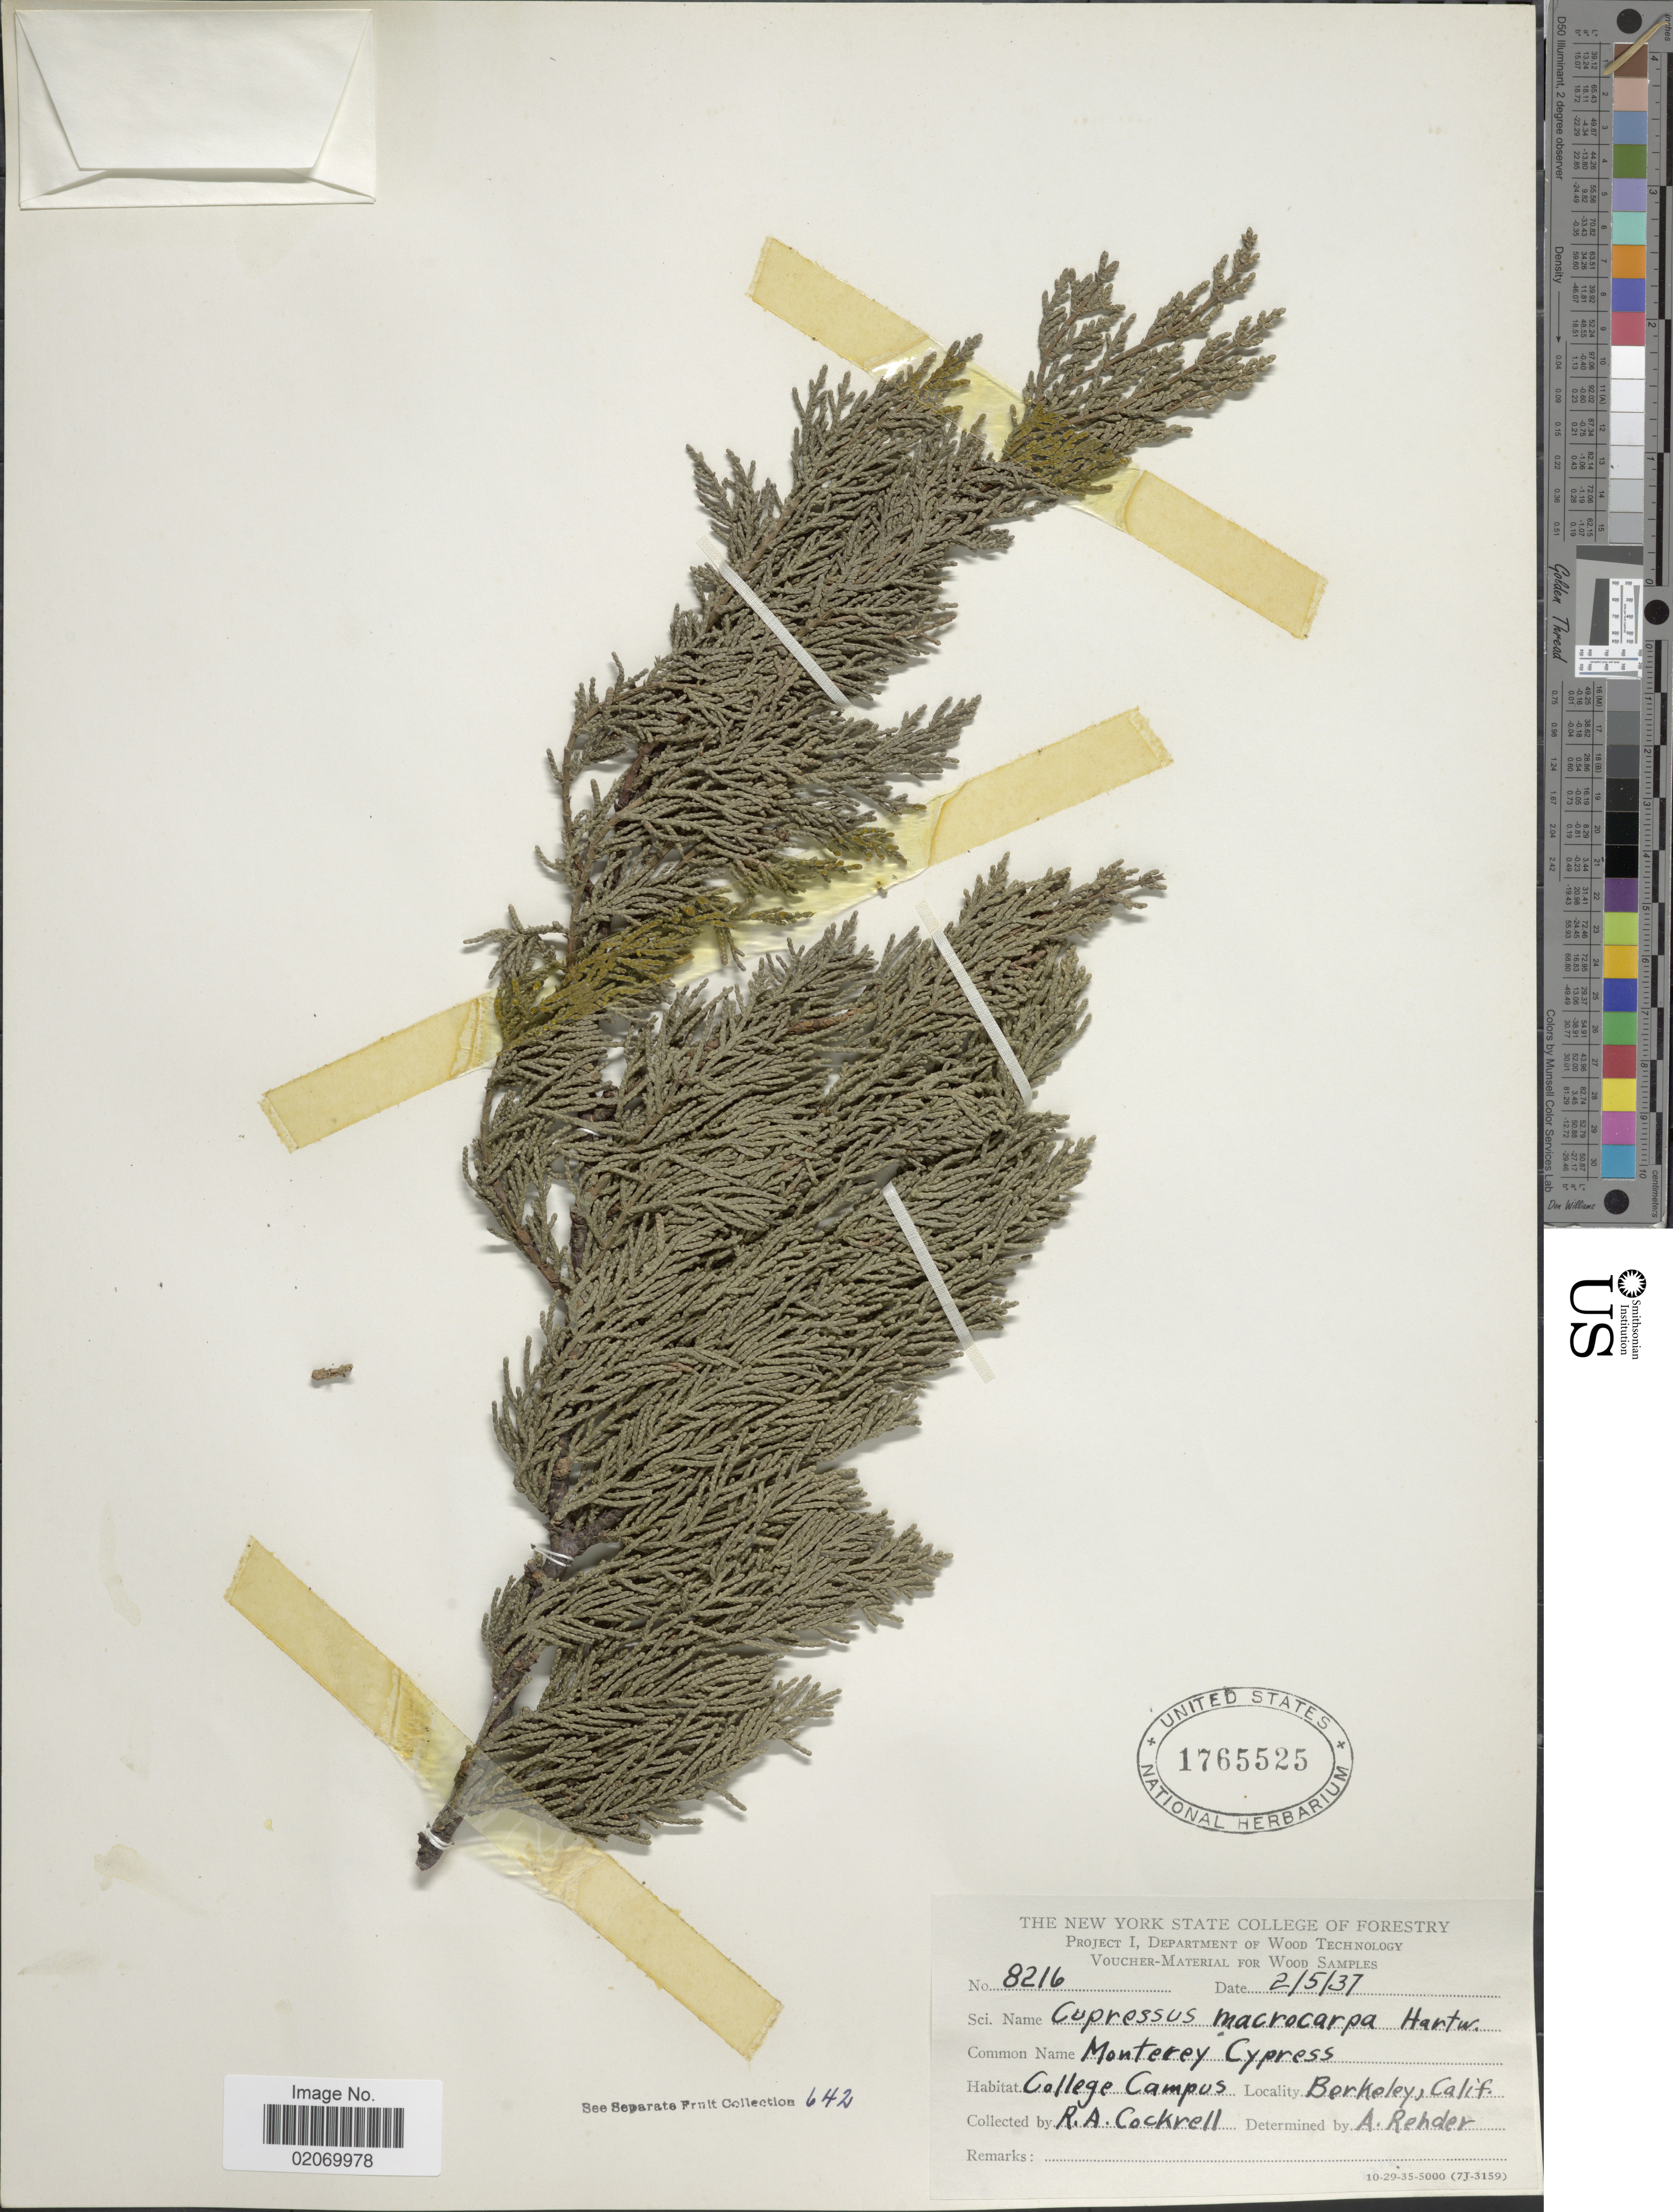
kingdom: Plantae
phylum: Tracheophyta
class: Pinopsida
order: Pinales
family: Cupressaceae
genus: Hesperocyparis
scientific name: Hesperocyparis macrocarpa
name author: (Hartw. ex Gordon) Bartel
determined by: (US) Smithsonian Institution - National Museum of Natural History - Department of Botany (UNITED STATES)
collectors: R. Cockrell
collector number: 8216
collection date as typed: Transcribed d/m/y: 5/2/37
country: United States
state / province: California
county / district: Alameda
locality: College Campus, Berkeley, Calif.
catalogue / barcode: US 1765525